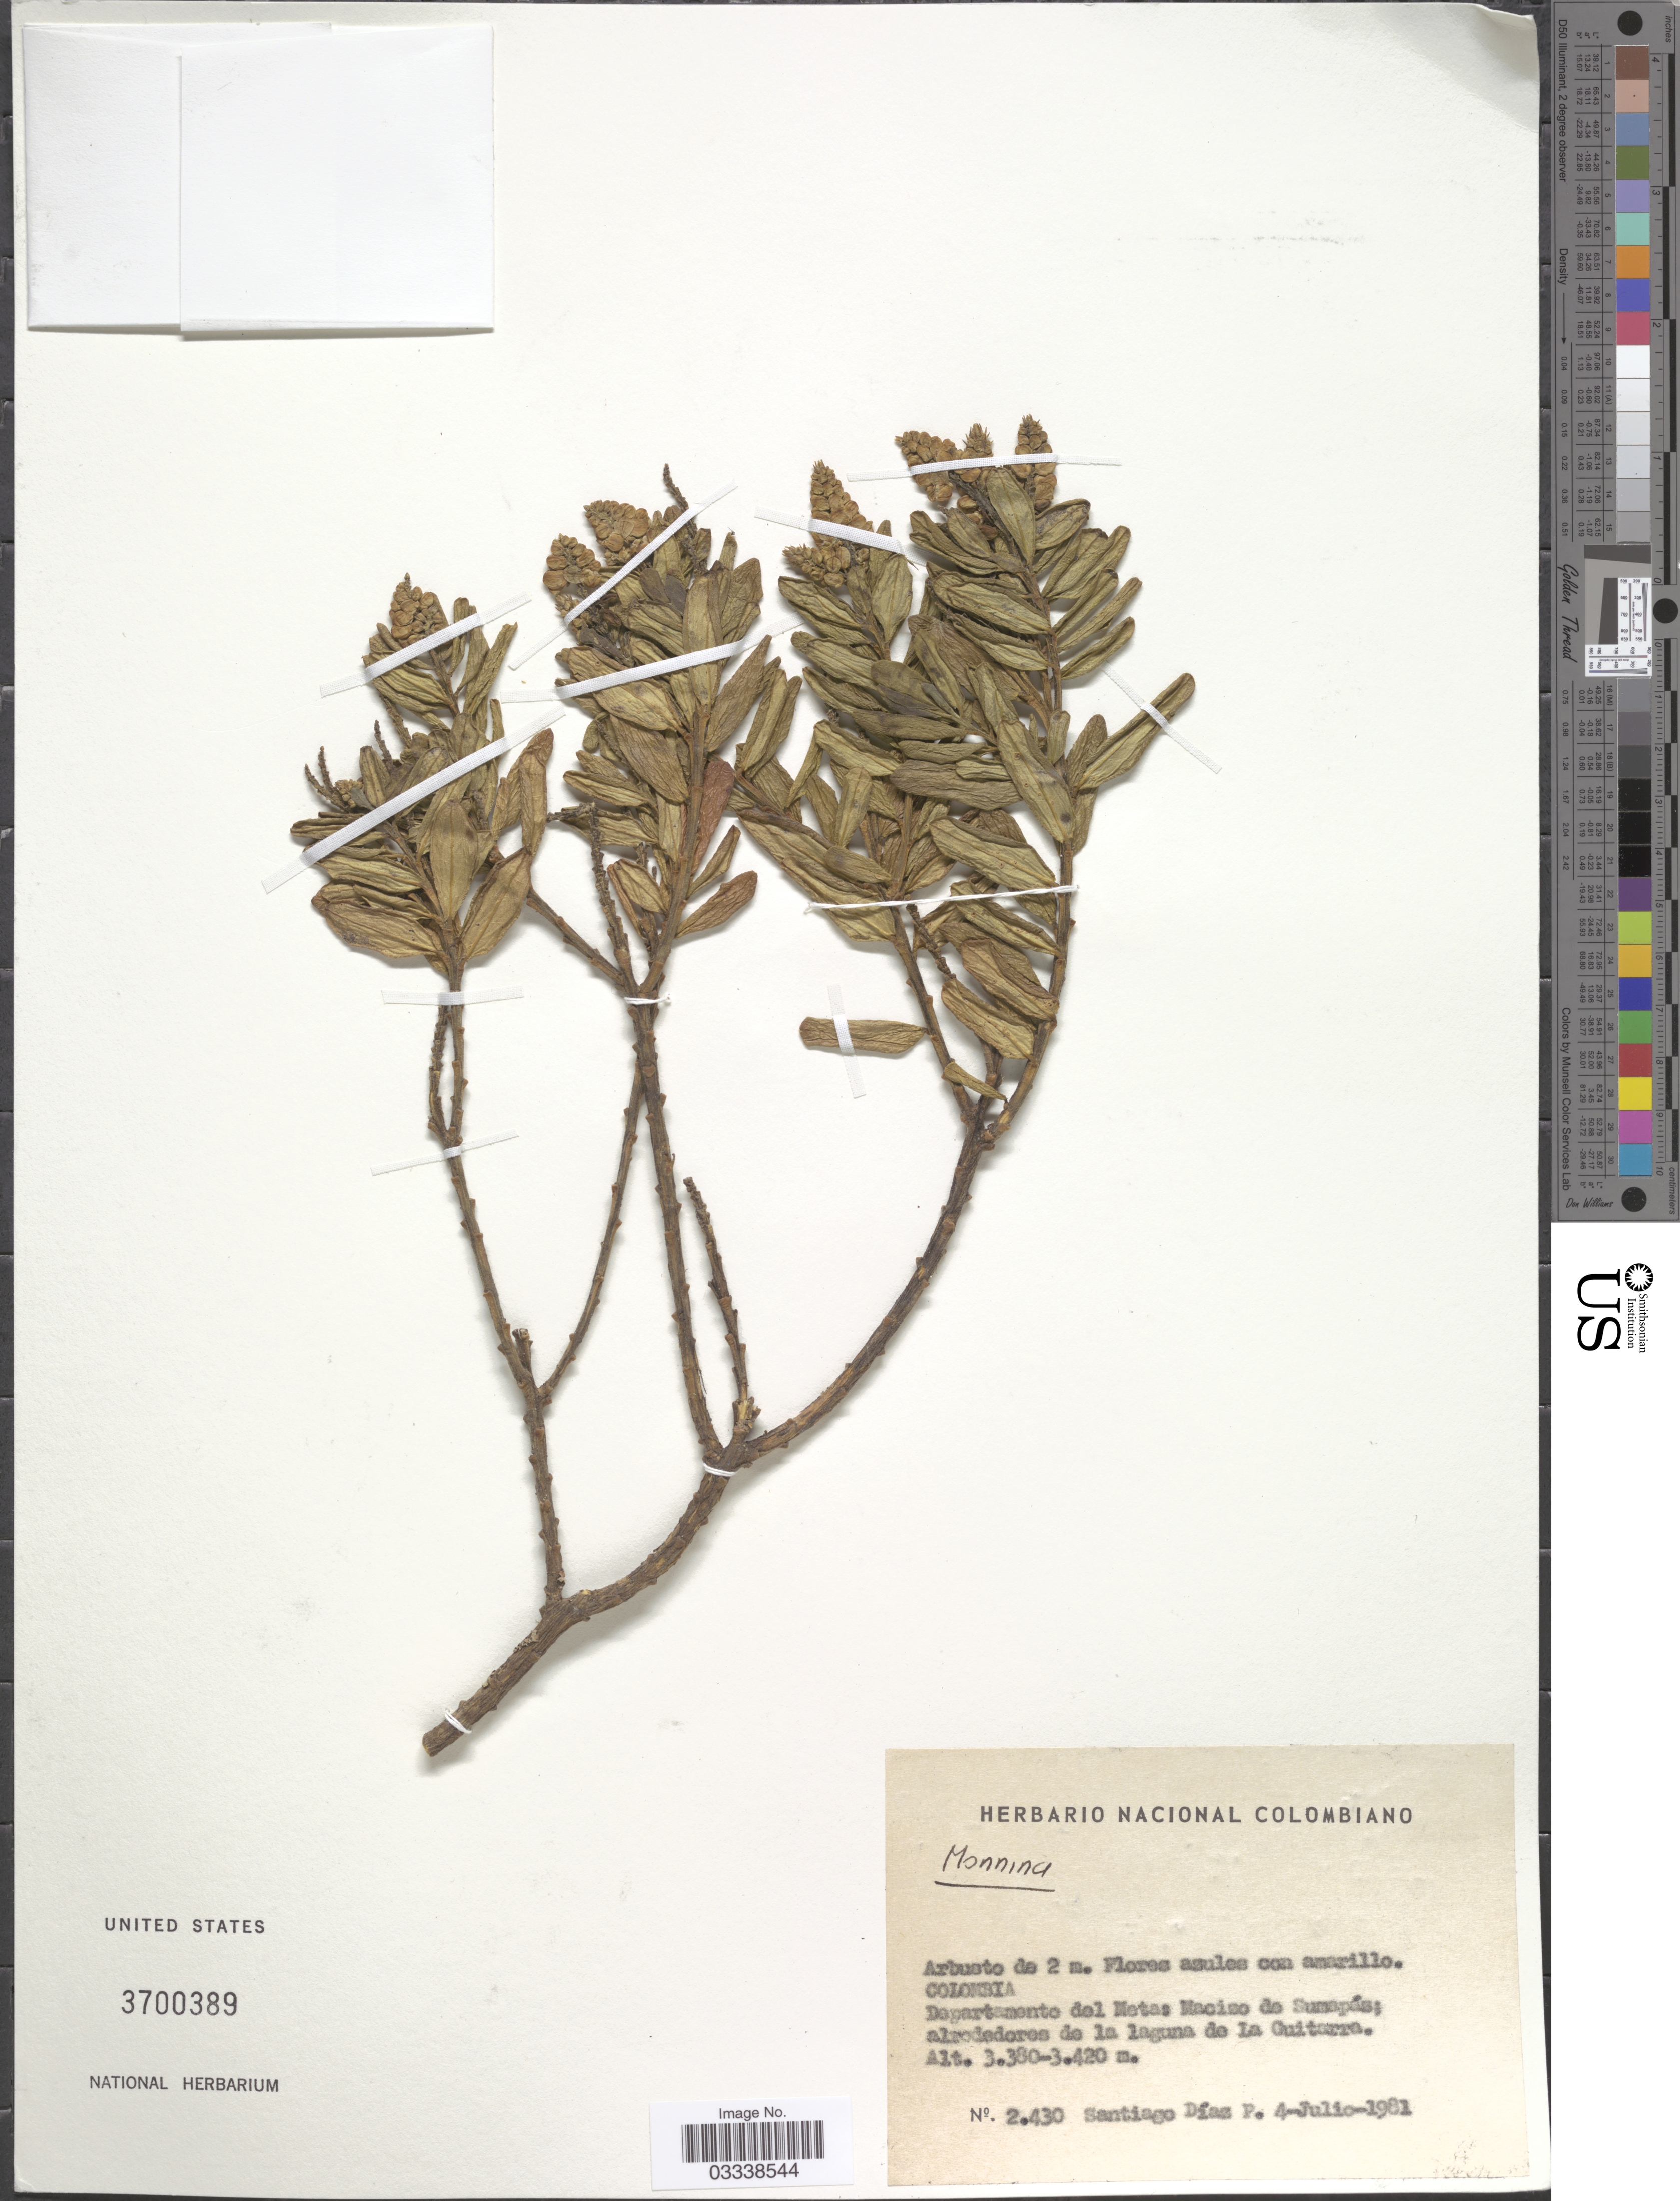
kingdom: Plantae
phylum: Tracheophyta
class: Magnoliopsida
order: Fabales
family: Polygalaceae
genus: Monnina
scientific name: Monnina sp.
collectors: S. Diaz Piedrahita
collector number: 2430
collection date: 1981-07-04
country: Colombia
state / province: Meta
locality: Departamento del Meta: Macizo de Sumapás; alrededores de la laguna de la Guitarra.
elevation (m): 3380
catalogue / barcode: US 3700389